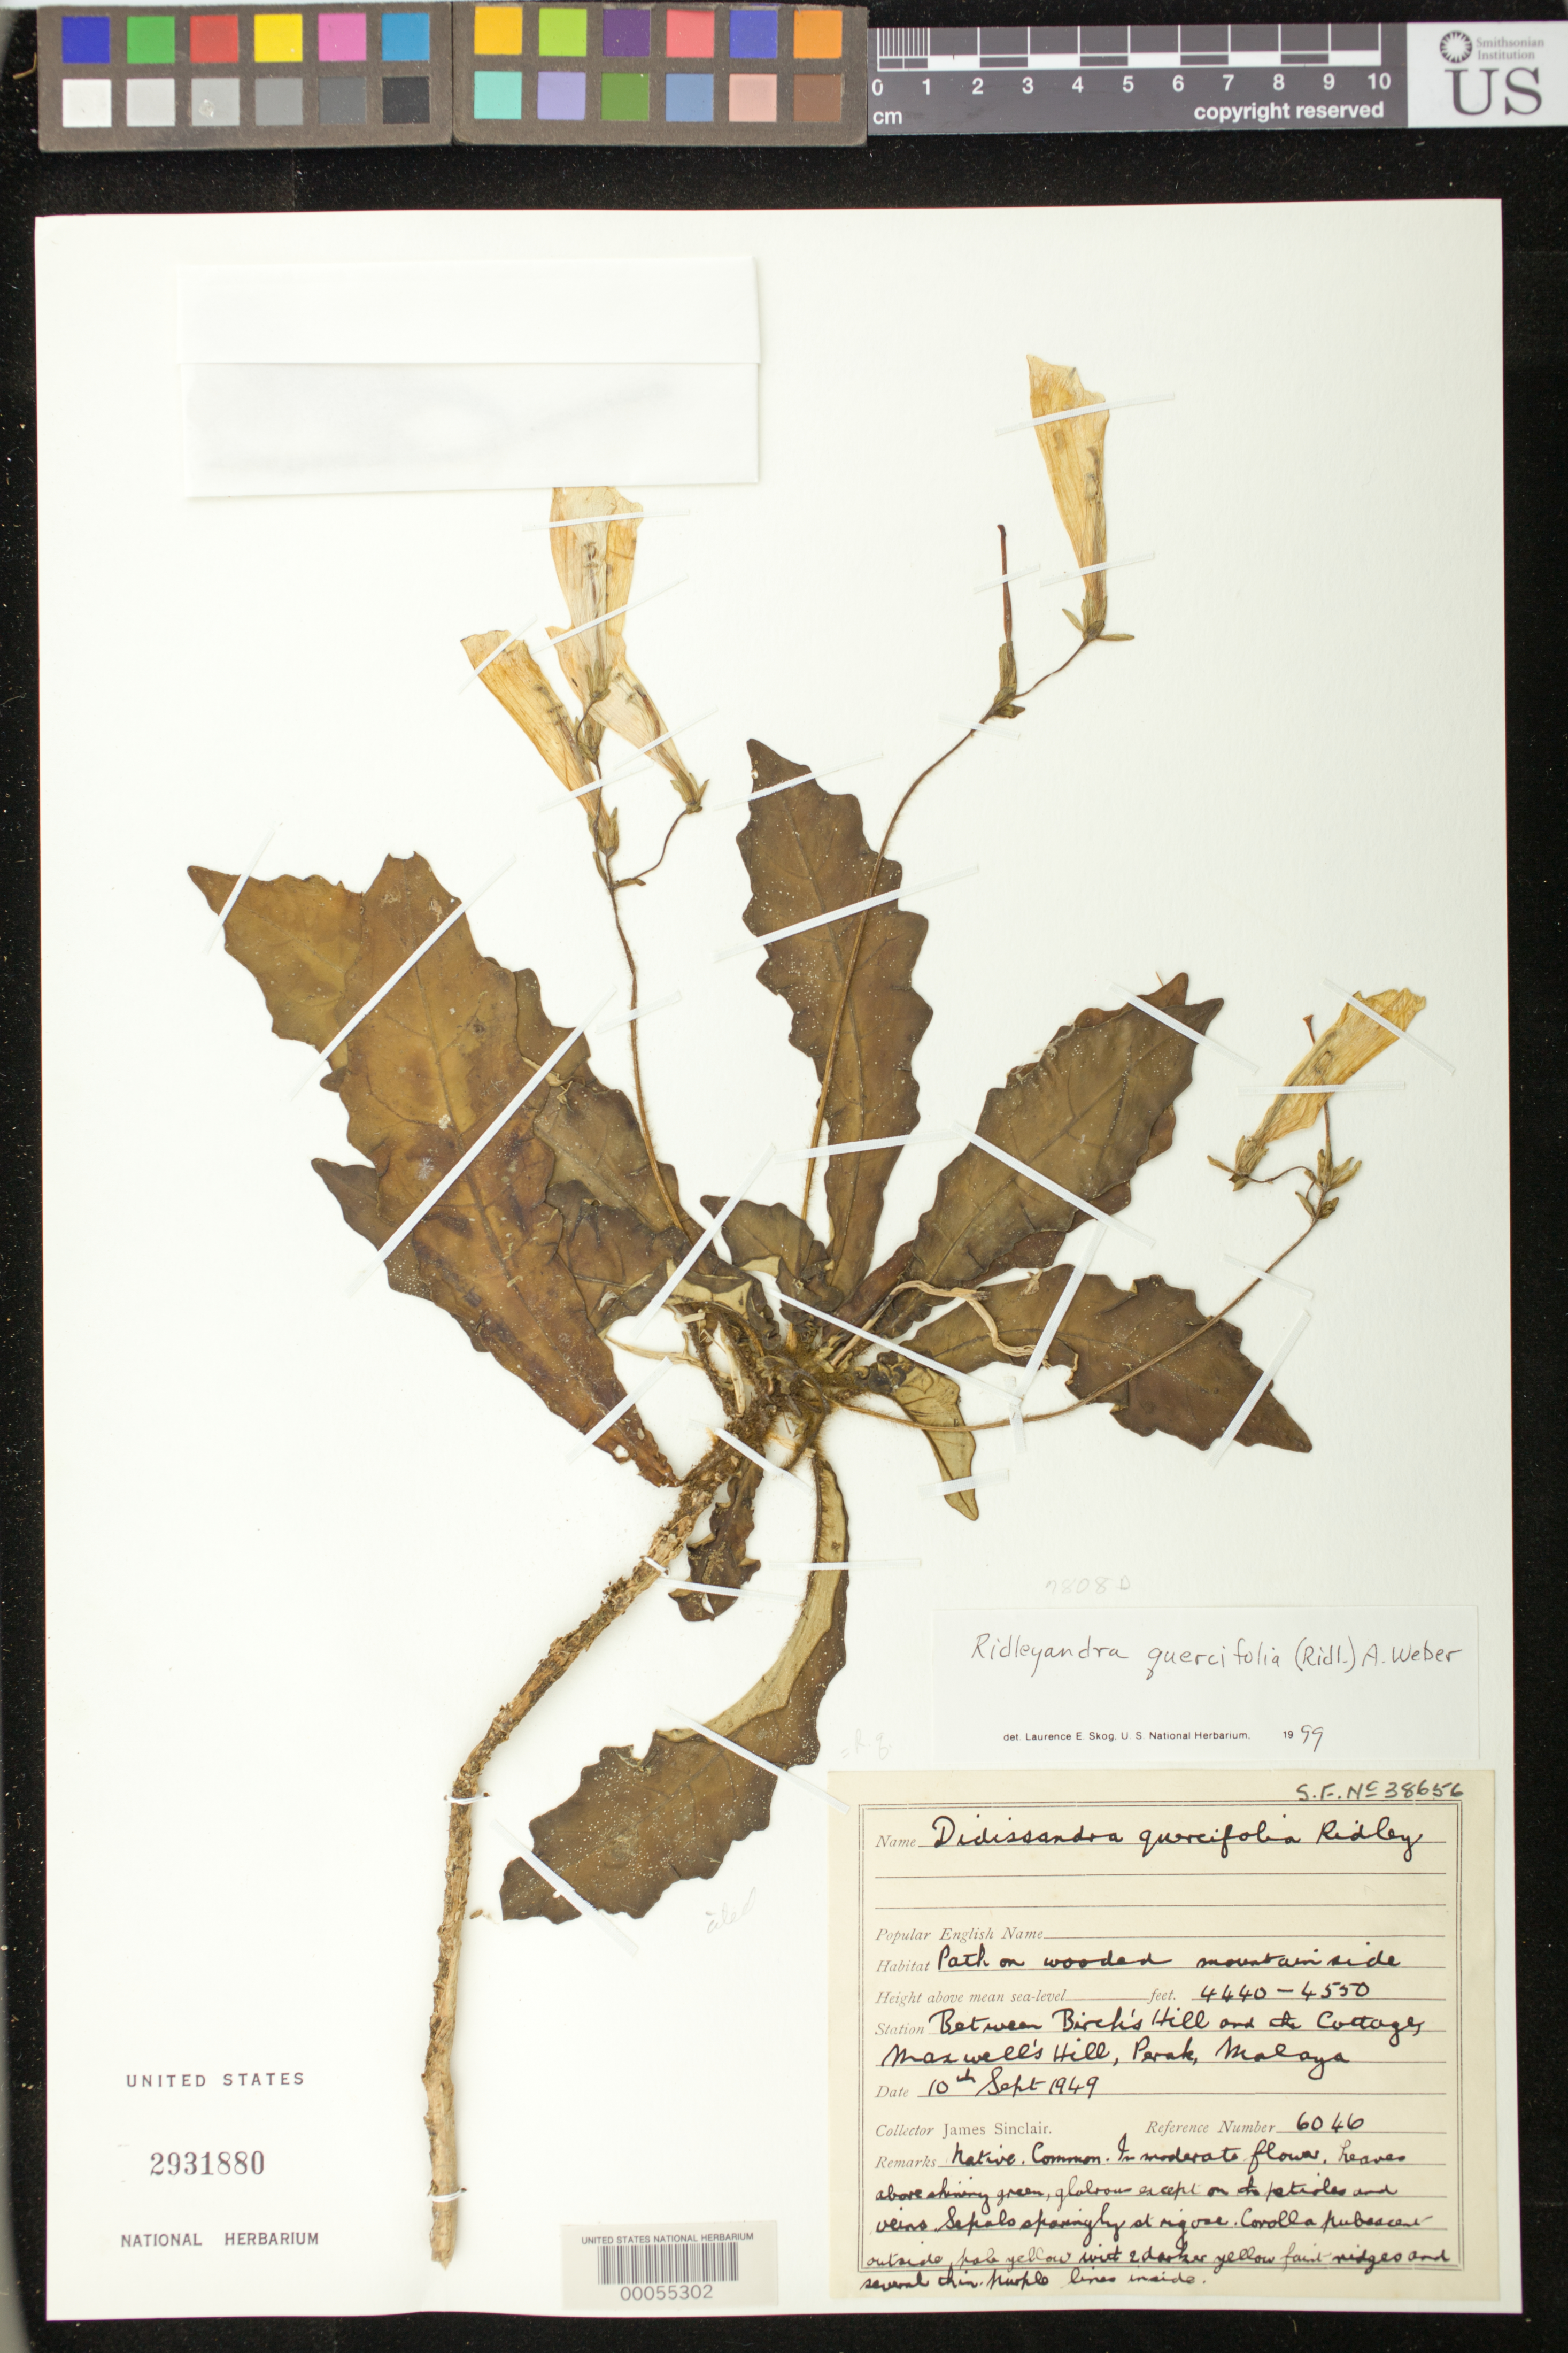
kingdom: Plantae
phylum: Tracheophyta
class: Magnoliopsida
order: Lamiales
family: Gesneriaceae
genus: Ridleyandra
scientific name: Ridleyandra quercifolia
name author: (Ridl.) A. Weber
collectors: J. Sinclair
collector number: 6046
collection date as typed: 10 Sep 1949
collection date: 1949-09-10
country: Malaysia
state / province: Perak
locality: Perak, Between birch's hill and the cottage, maxwell's hill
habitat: Wooded mountainside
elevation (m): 1353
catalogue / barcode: US 2931880